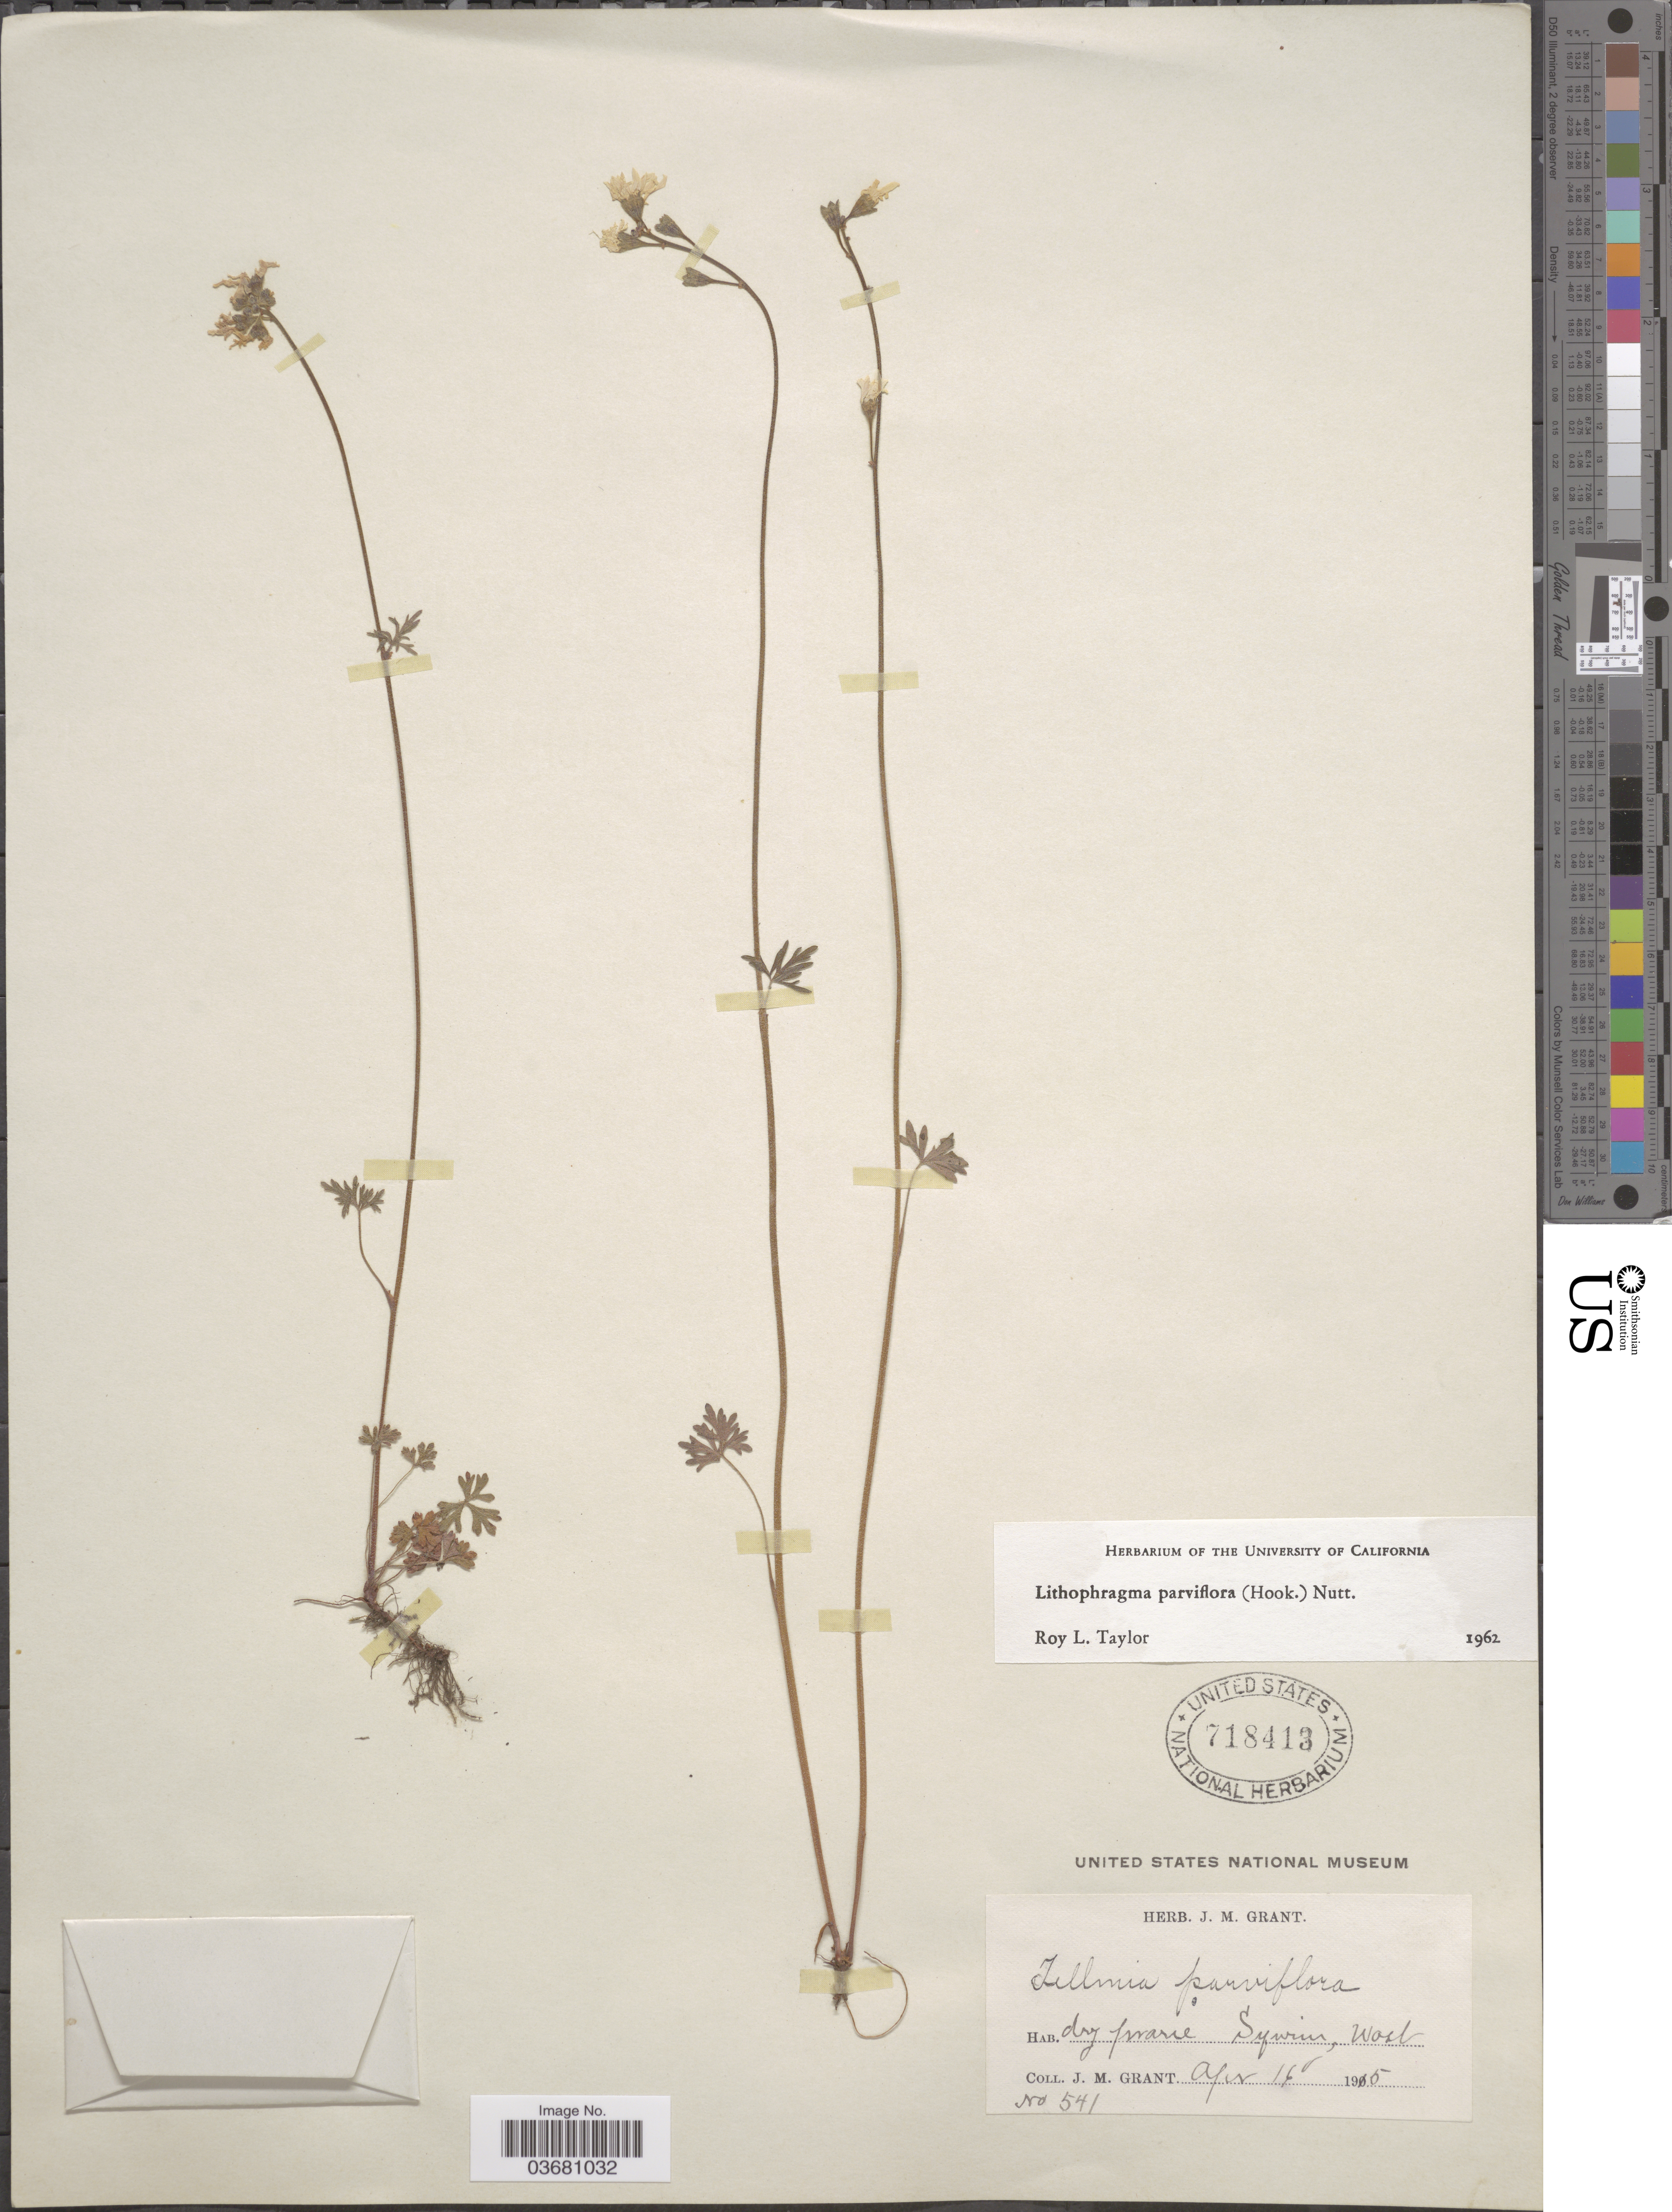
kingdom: Plantae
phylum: Tracheophyta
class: Magnoliopsida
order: Saxifragales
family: Saxifragaceae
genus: Lithophragma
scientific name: Lithophragma parviflorum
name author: (Hook.) Nutt.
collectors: J. M. Grant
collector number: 541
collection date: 1915-04-16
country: United States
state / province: Washington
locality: Dry prairie Sywim.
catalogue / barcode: US 718413